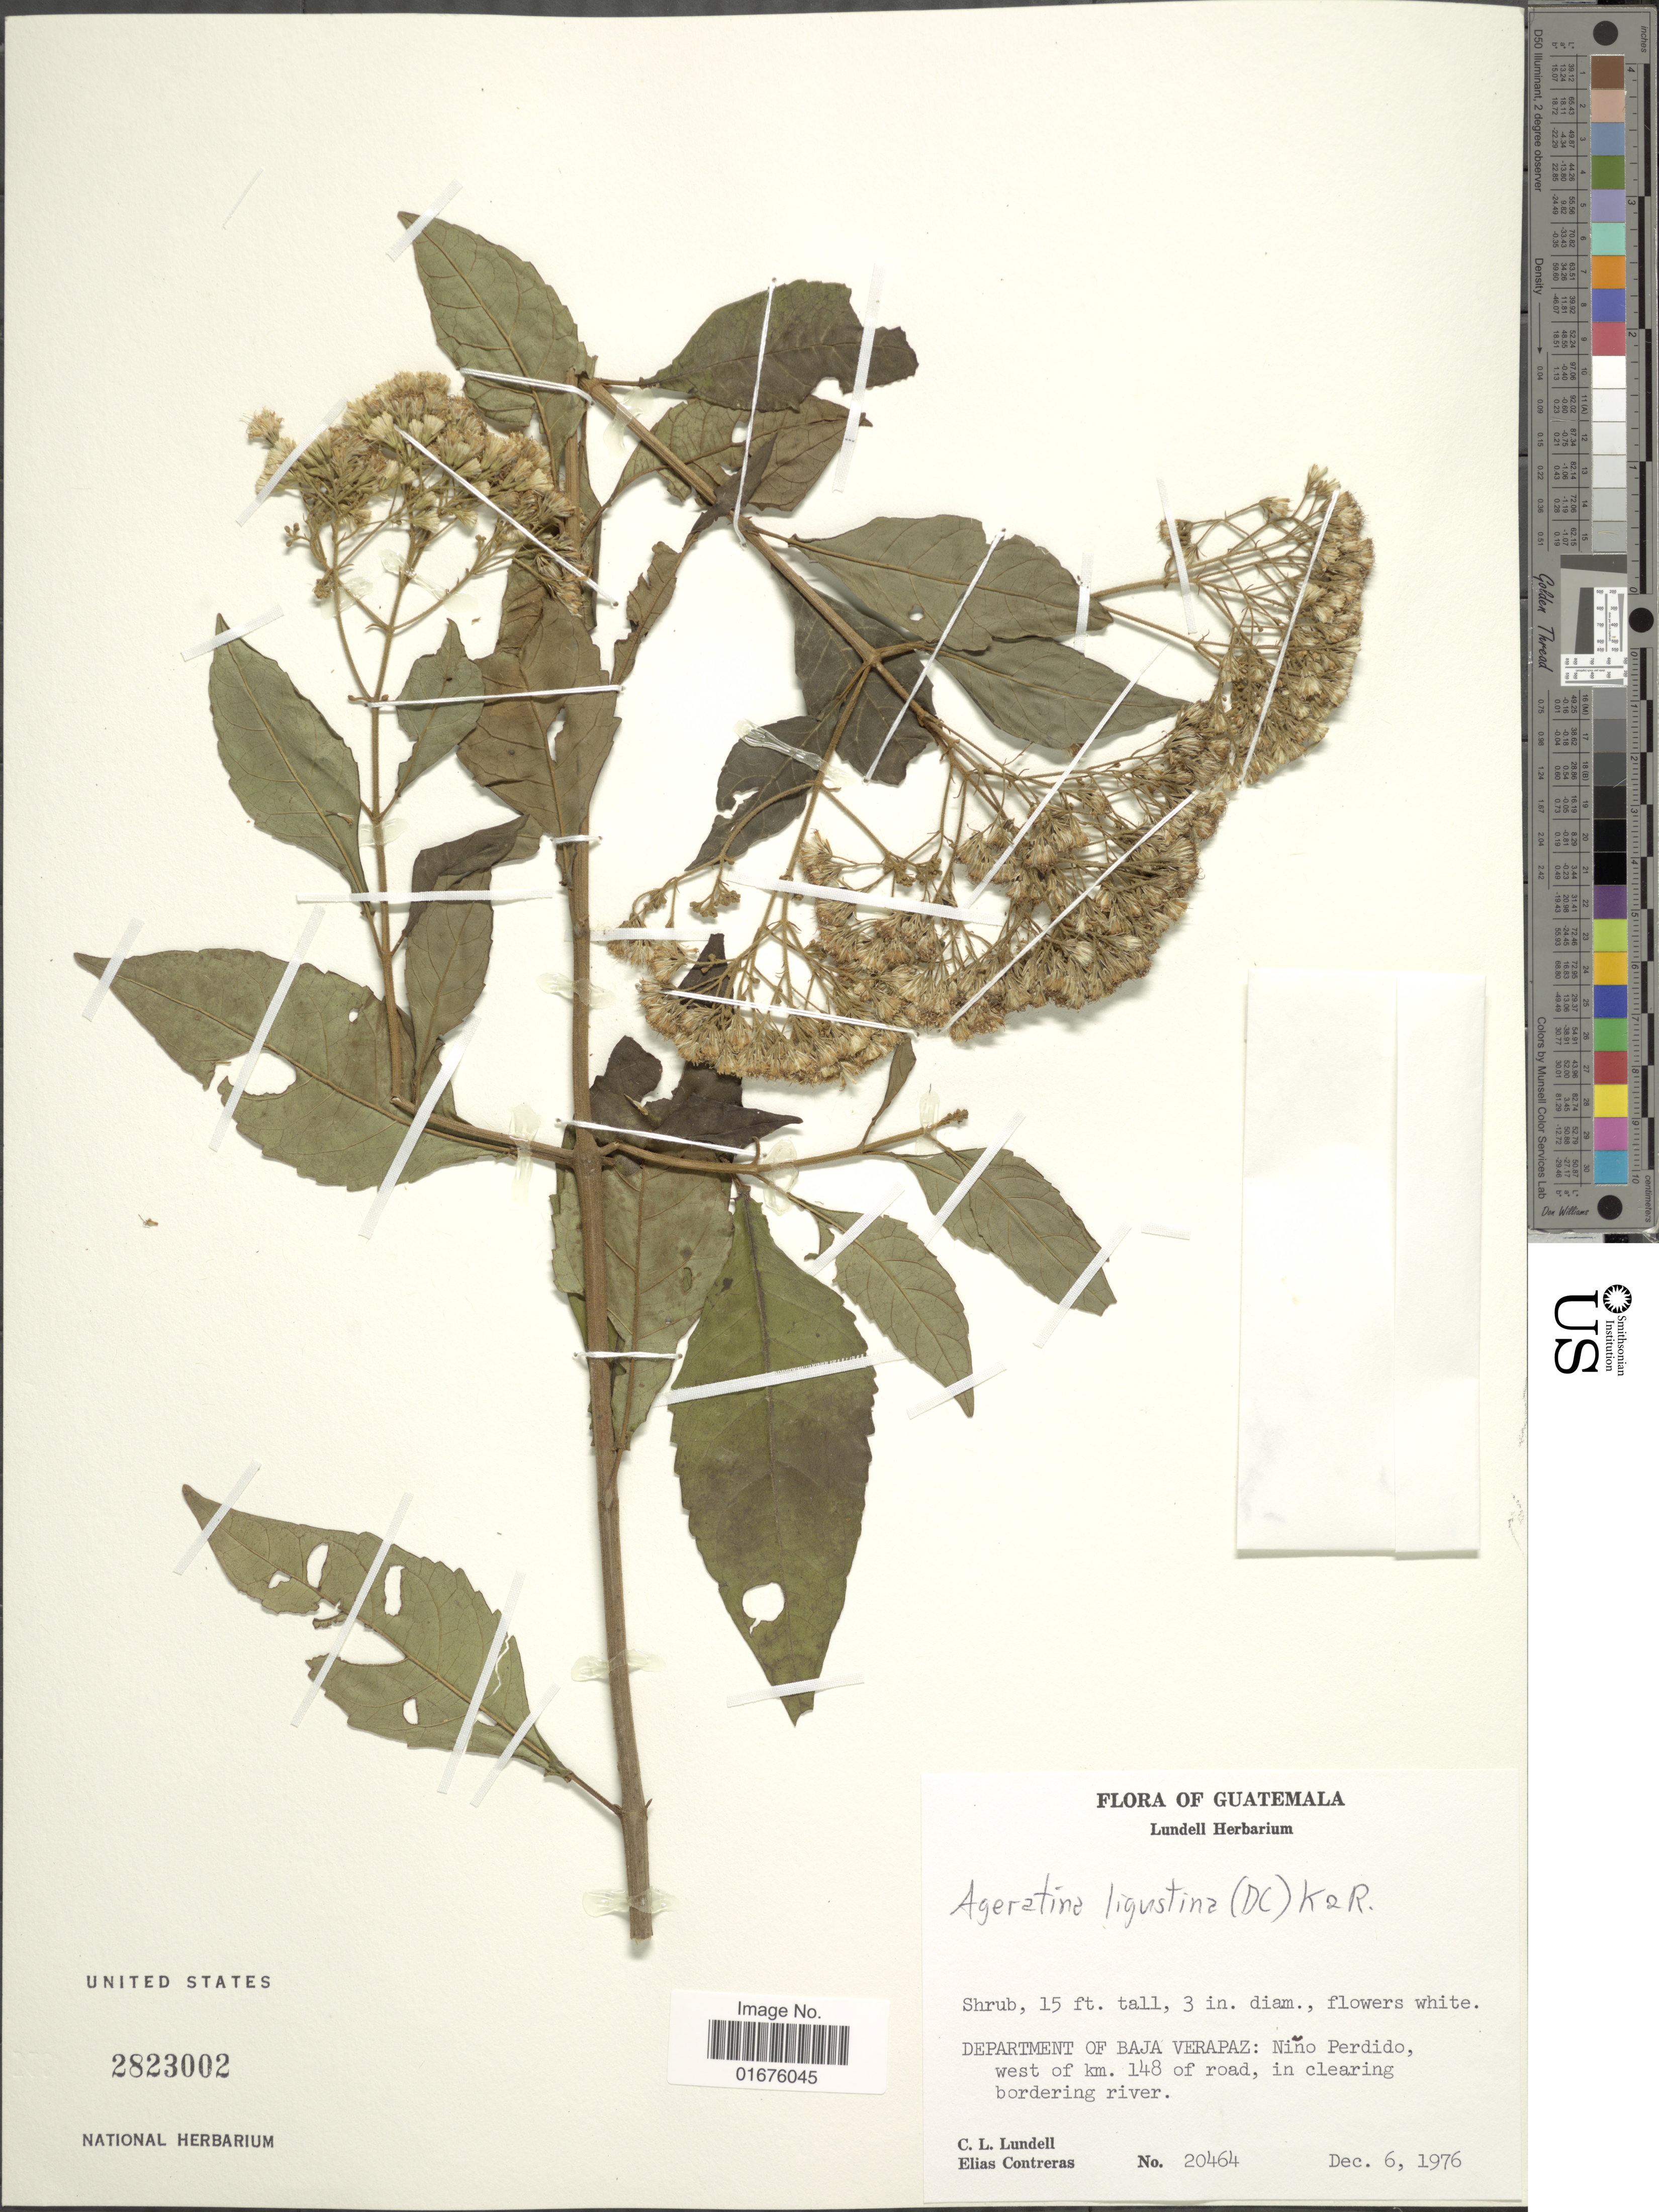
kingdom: Plantae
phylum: Tracheophyta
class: Magnoliopsida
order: Asterales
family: Asteraceae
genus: Ageratina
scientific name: Ageratina ligustrina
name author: (DC.) R.M. King & H. Rob.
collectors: C. L. Lundell & E. Contreras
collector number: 20464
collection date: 1976-12-06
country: Guatemala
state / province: Baja Verapaz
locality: Niño Perdido, west of km. 148 of road, in clearing bordering river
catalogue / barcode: US 2823002